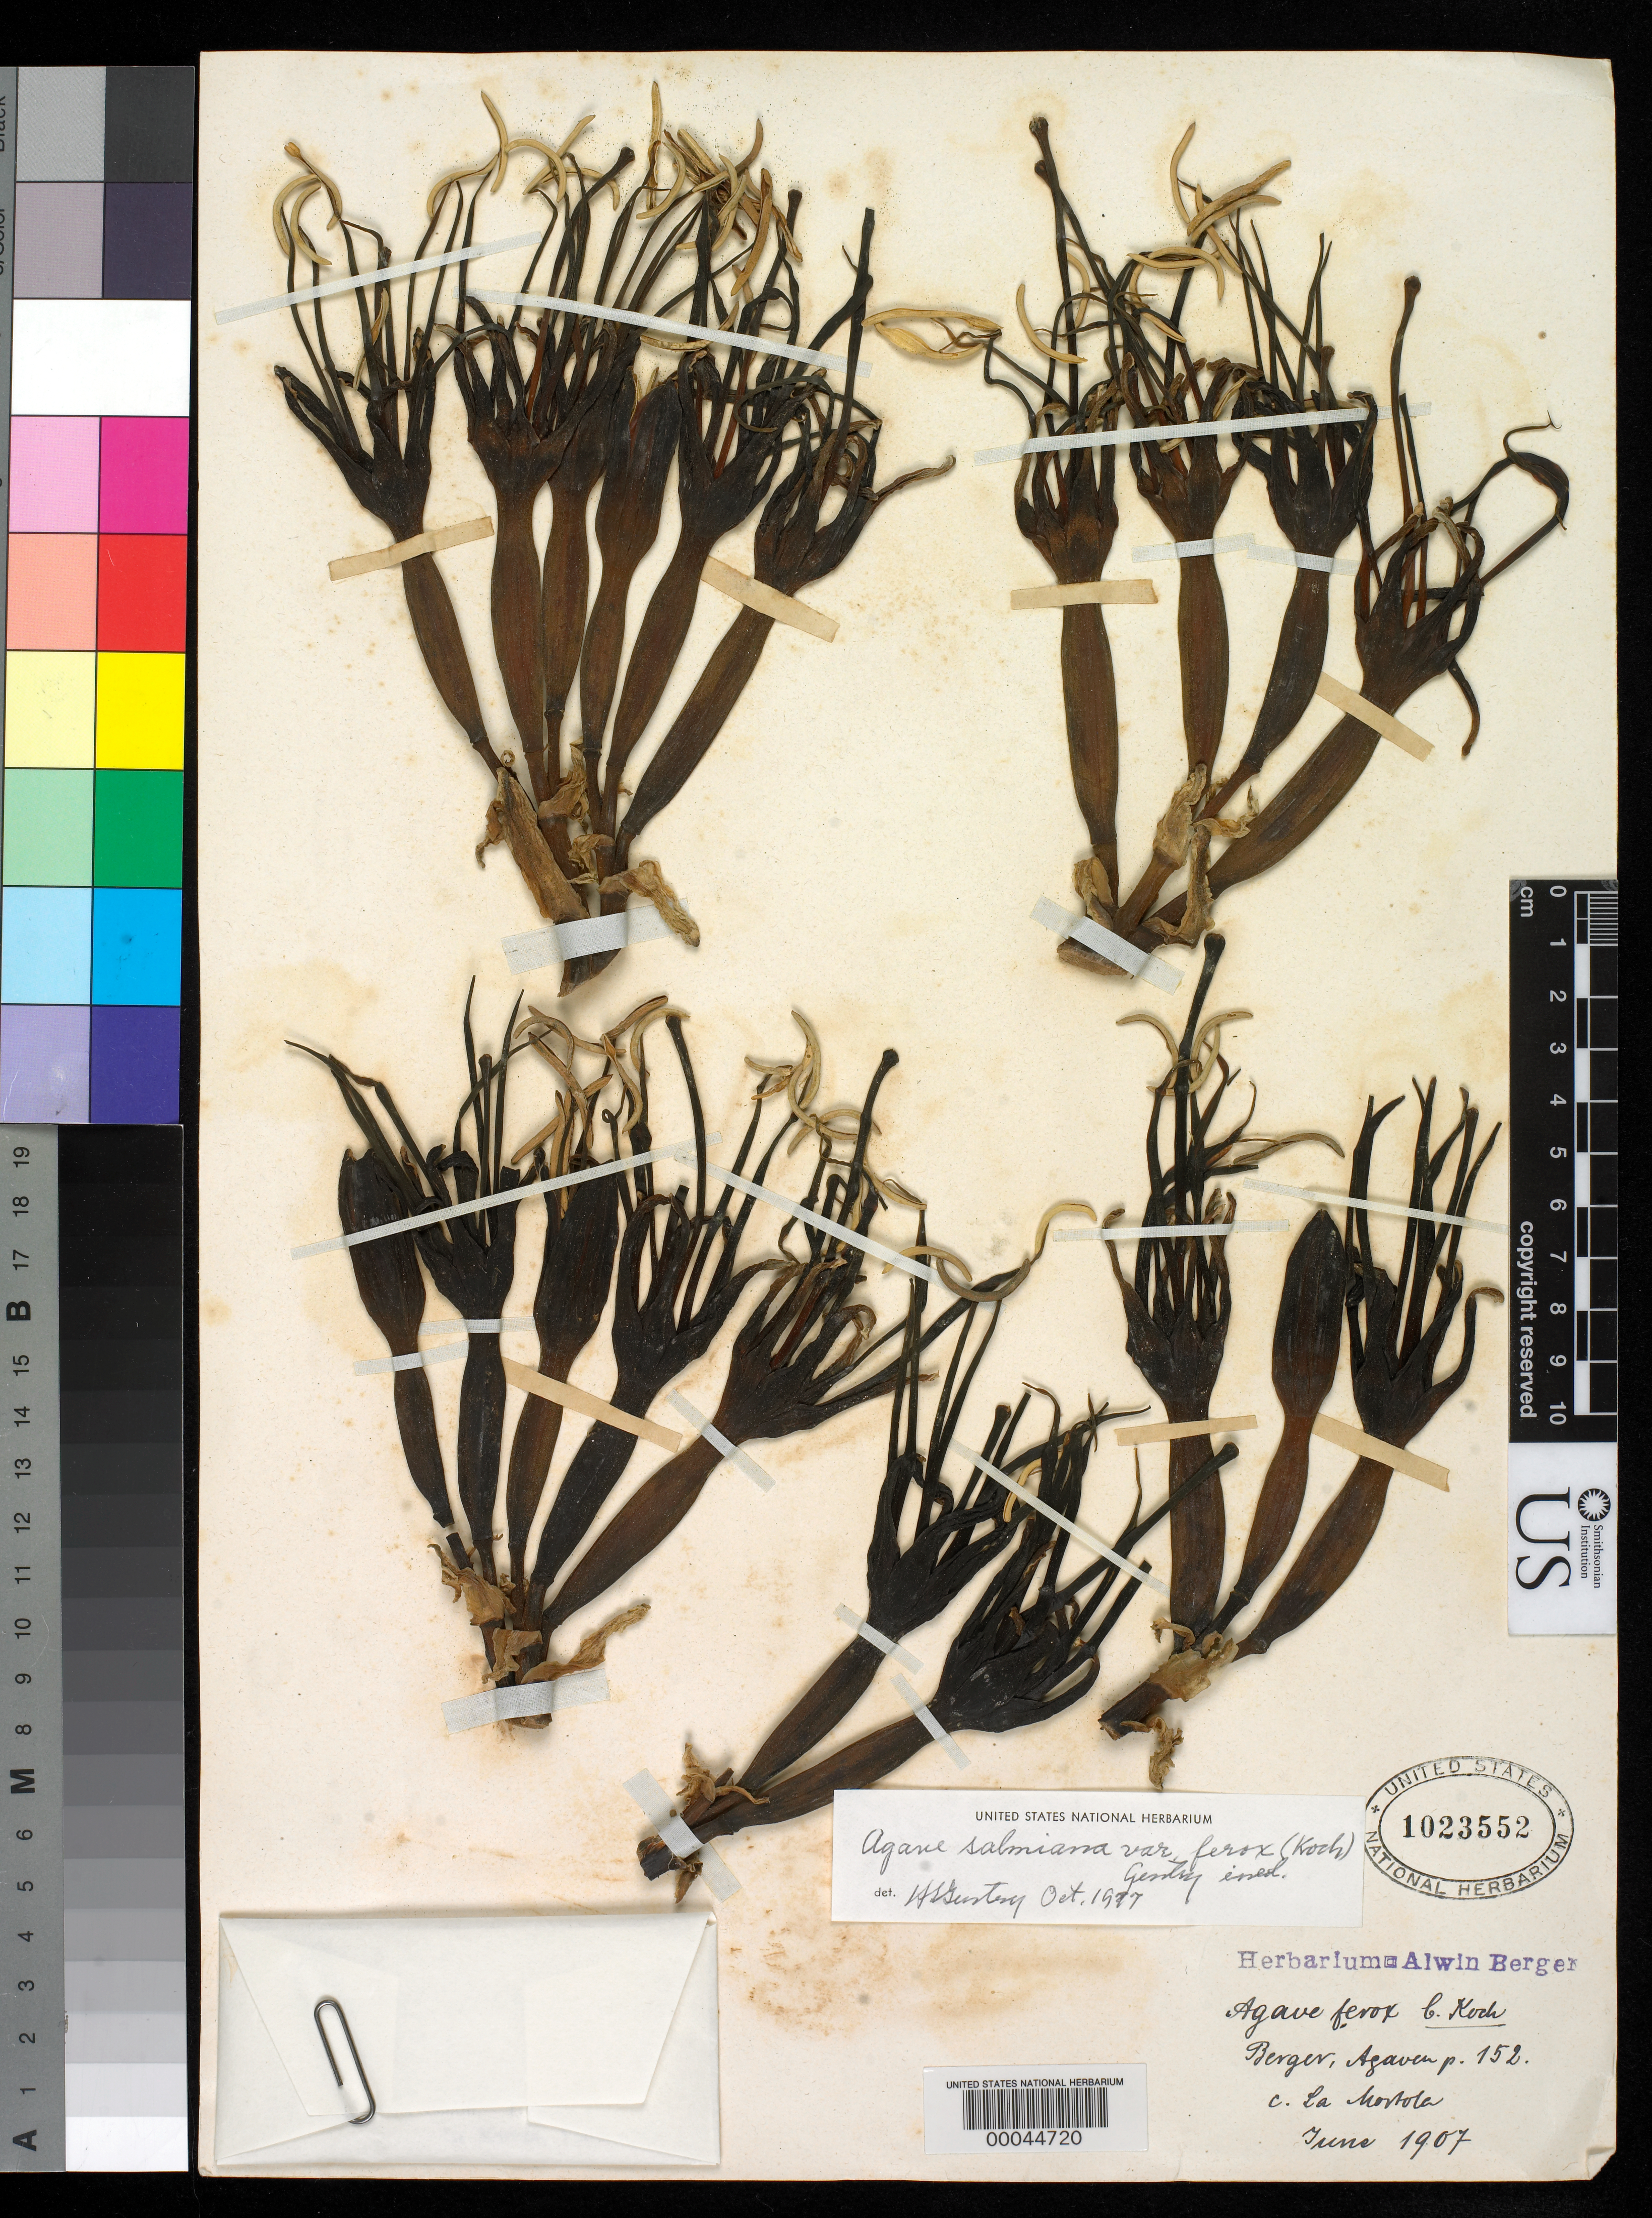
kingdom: Plantae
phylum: Tracheophyta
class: Liliopsida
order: Asparagales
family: Asparagaceae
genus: Agave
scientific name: Agave salmiana var. ferox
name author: (K. Koch) Gentry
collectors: ex herb. A. Berger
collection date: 1909-06-02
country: Mexico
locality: Cultivated at La Mortola, Italy.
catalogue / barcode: US 1023552